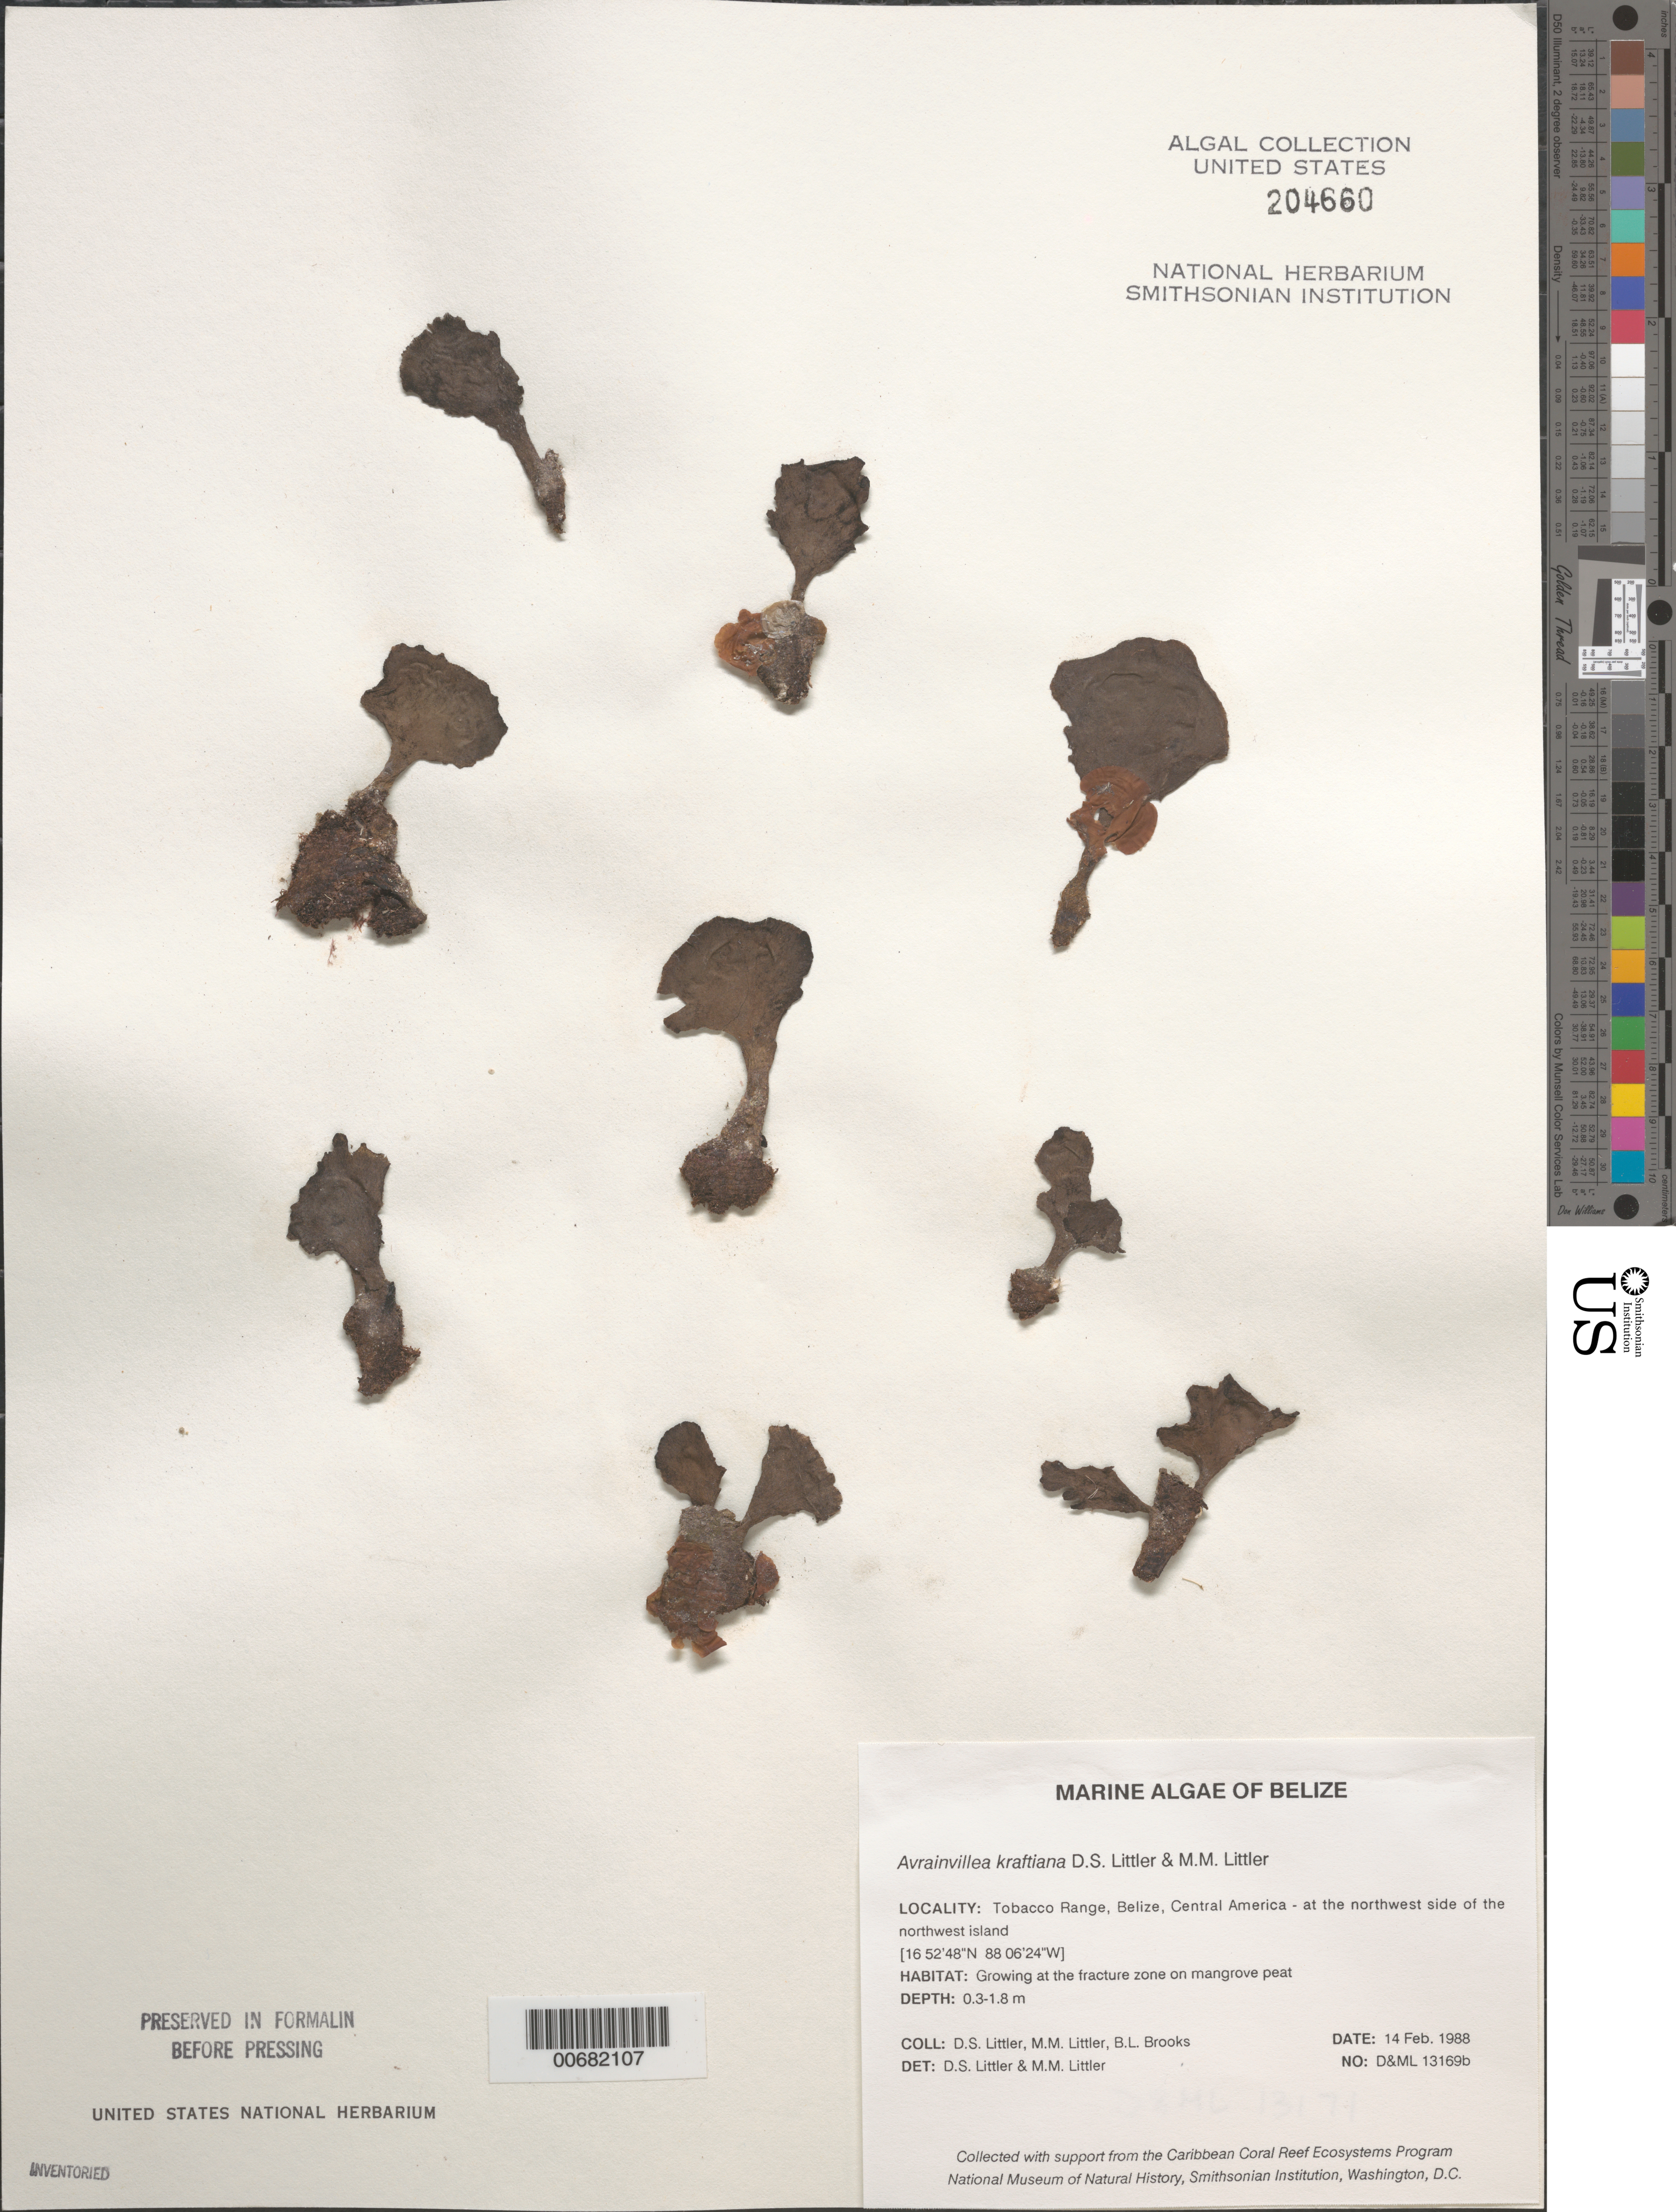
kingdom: Plantae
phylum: Chlorophyta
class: Ulvophyceae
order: Bryopsidales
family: Dichotomosiphonaceae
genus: Avrainvillea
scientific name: Avrainvillea kraftiana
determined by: Littler, D. S.; Littler, M. M.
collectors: D. S. Littler, M. M. Littler & B. Brooks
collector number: D&ML 13169b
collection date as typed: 14 Feb 1988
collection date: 1988-02-14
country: Belize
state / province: Stann Creek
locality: Tobacco Range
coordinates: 16 52' 48" N, 88 06' 24" W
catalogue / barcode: US 204660